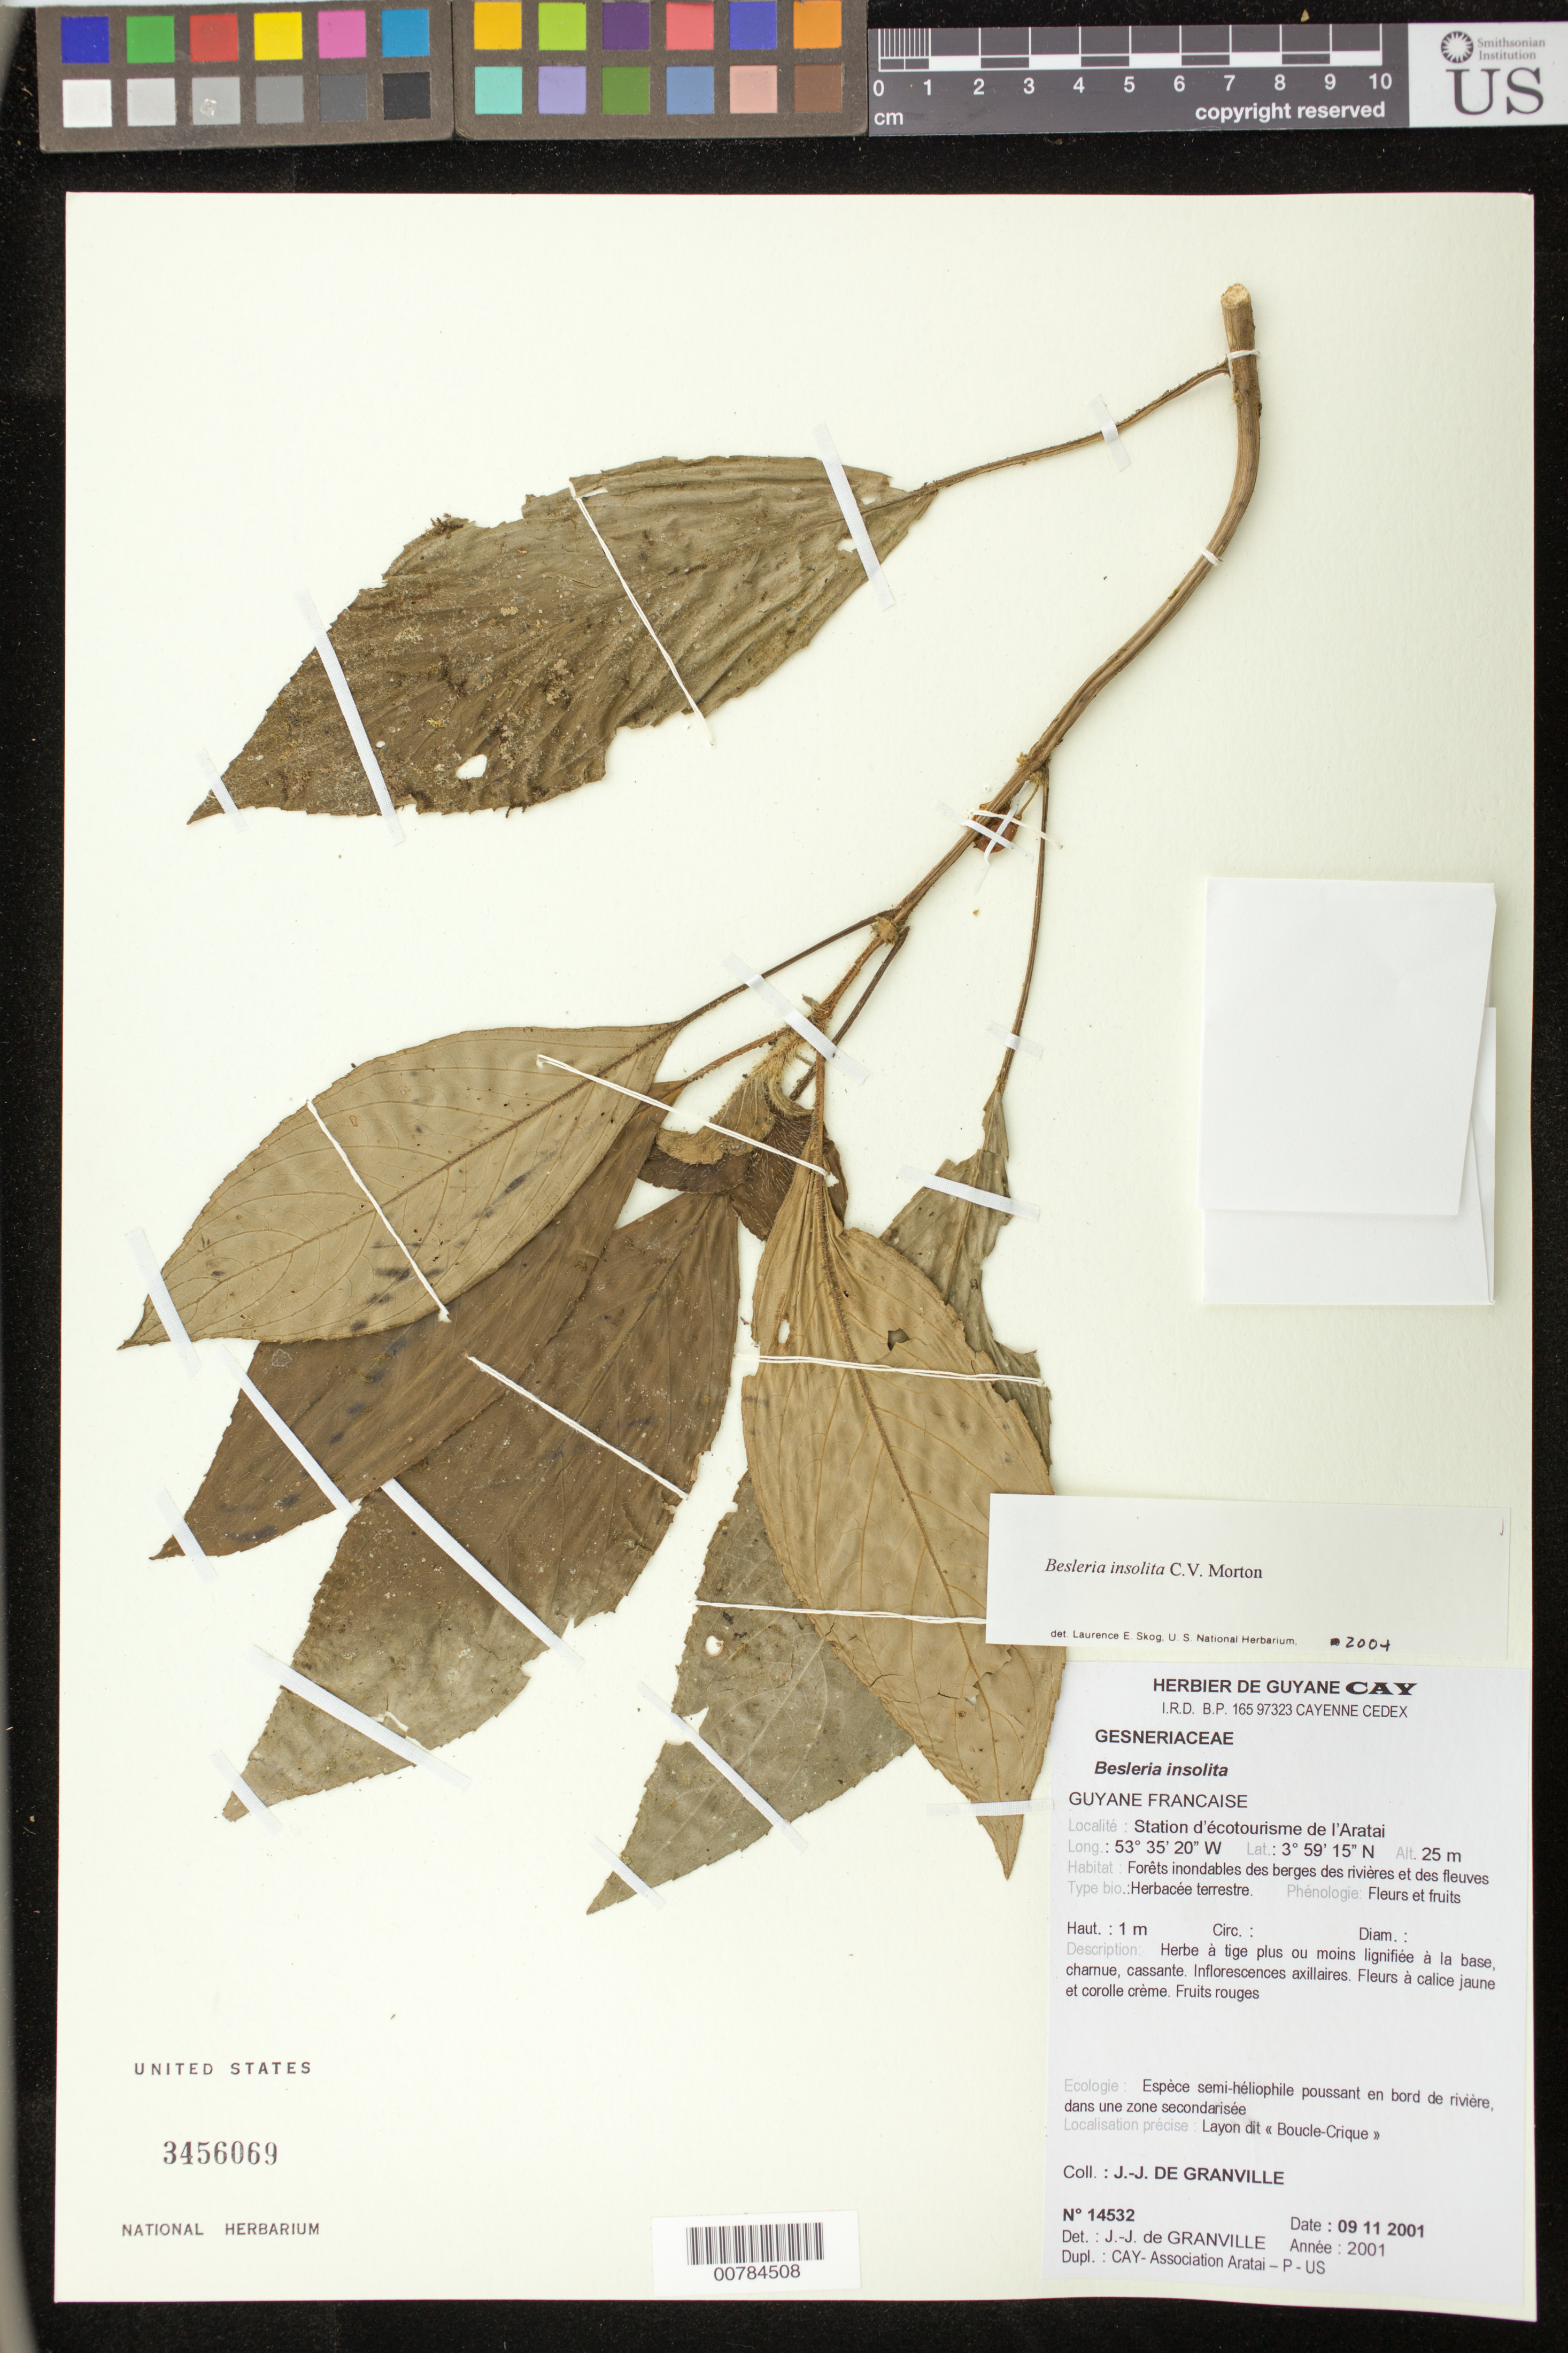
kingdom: Plantae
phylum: Tracheophyta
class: Magnoliopsida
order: Lamiales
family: Gesneriaceae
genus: Besleria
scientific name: Besleria insolita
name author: C.V. Morton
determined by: Skog, Laurence E.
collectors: J.-J. de Granville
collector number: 14532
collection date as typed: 11 Sep 2001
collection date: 2001-09-11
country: French Guiana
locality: Station d'écotourisme de l'Aratai, layon dit "Boucle-Crique".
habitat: Forêts inondables des berges des rivières et des fleuves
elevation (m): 25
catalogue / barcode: US 3456069